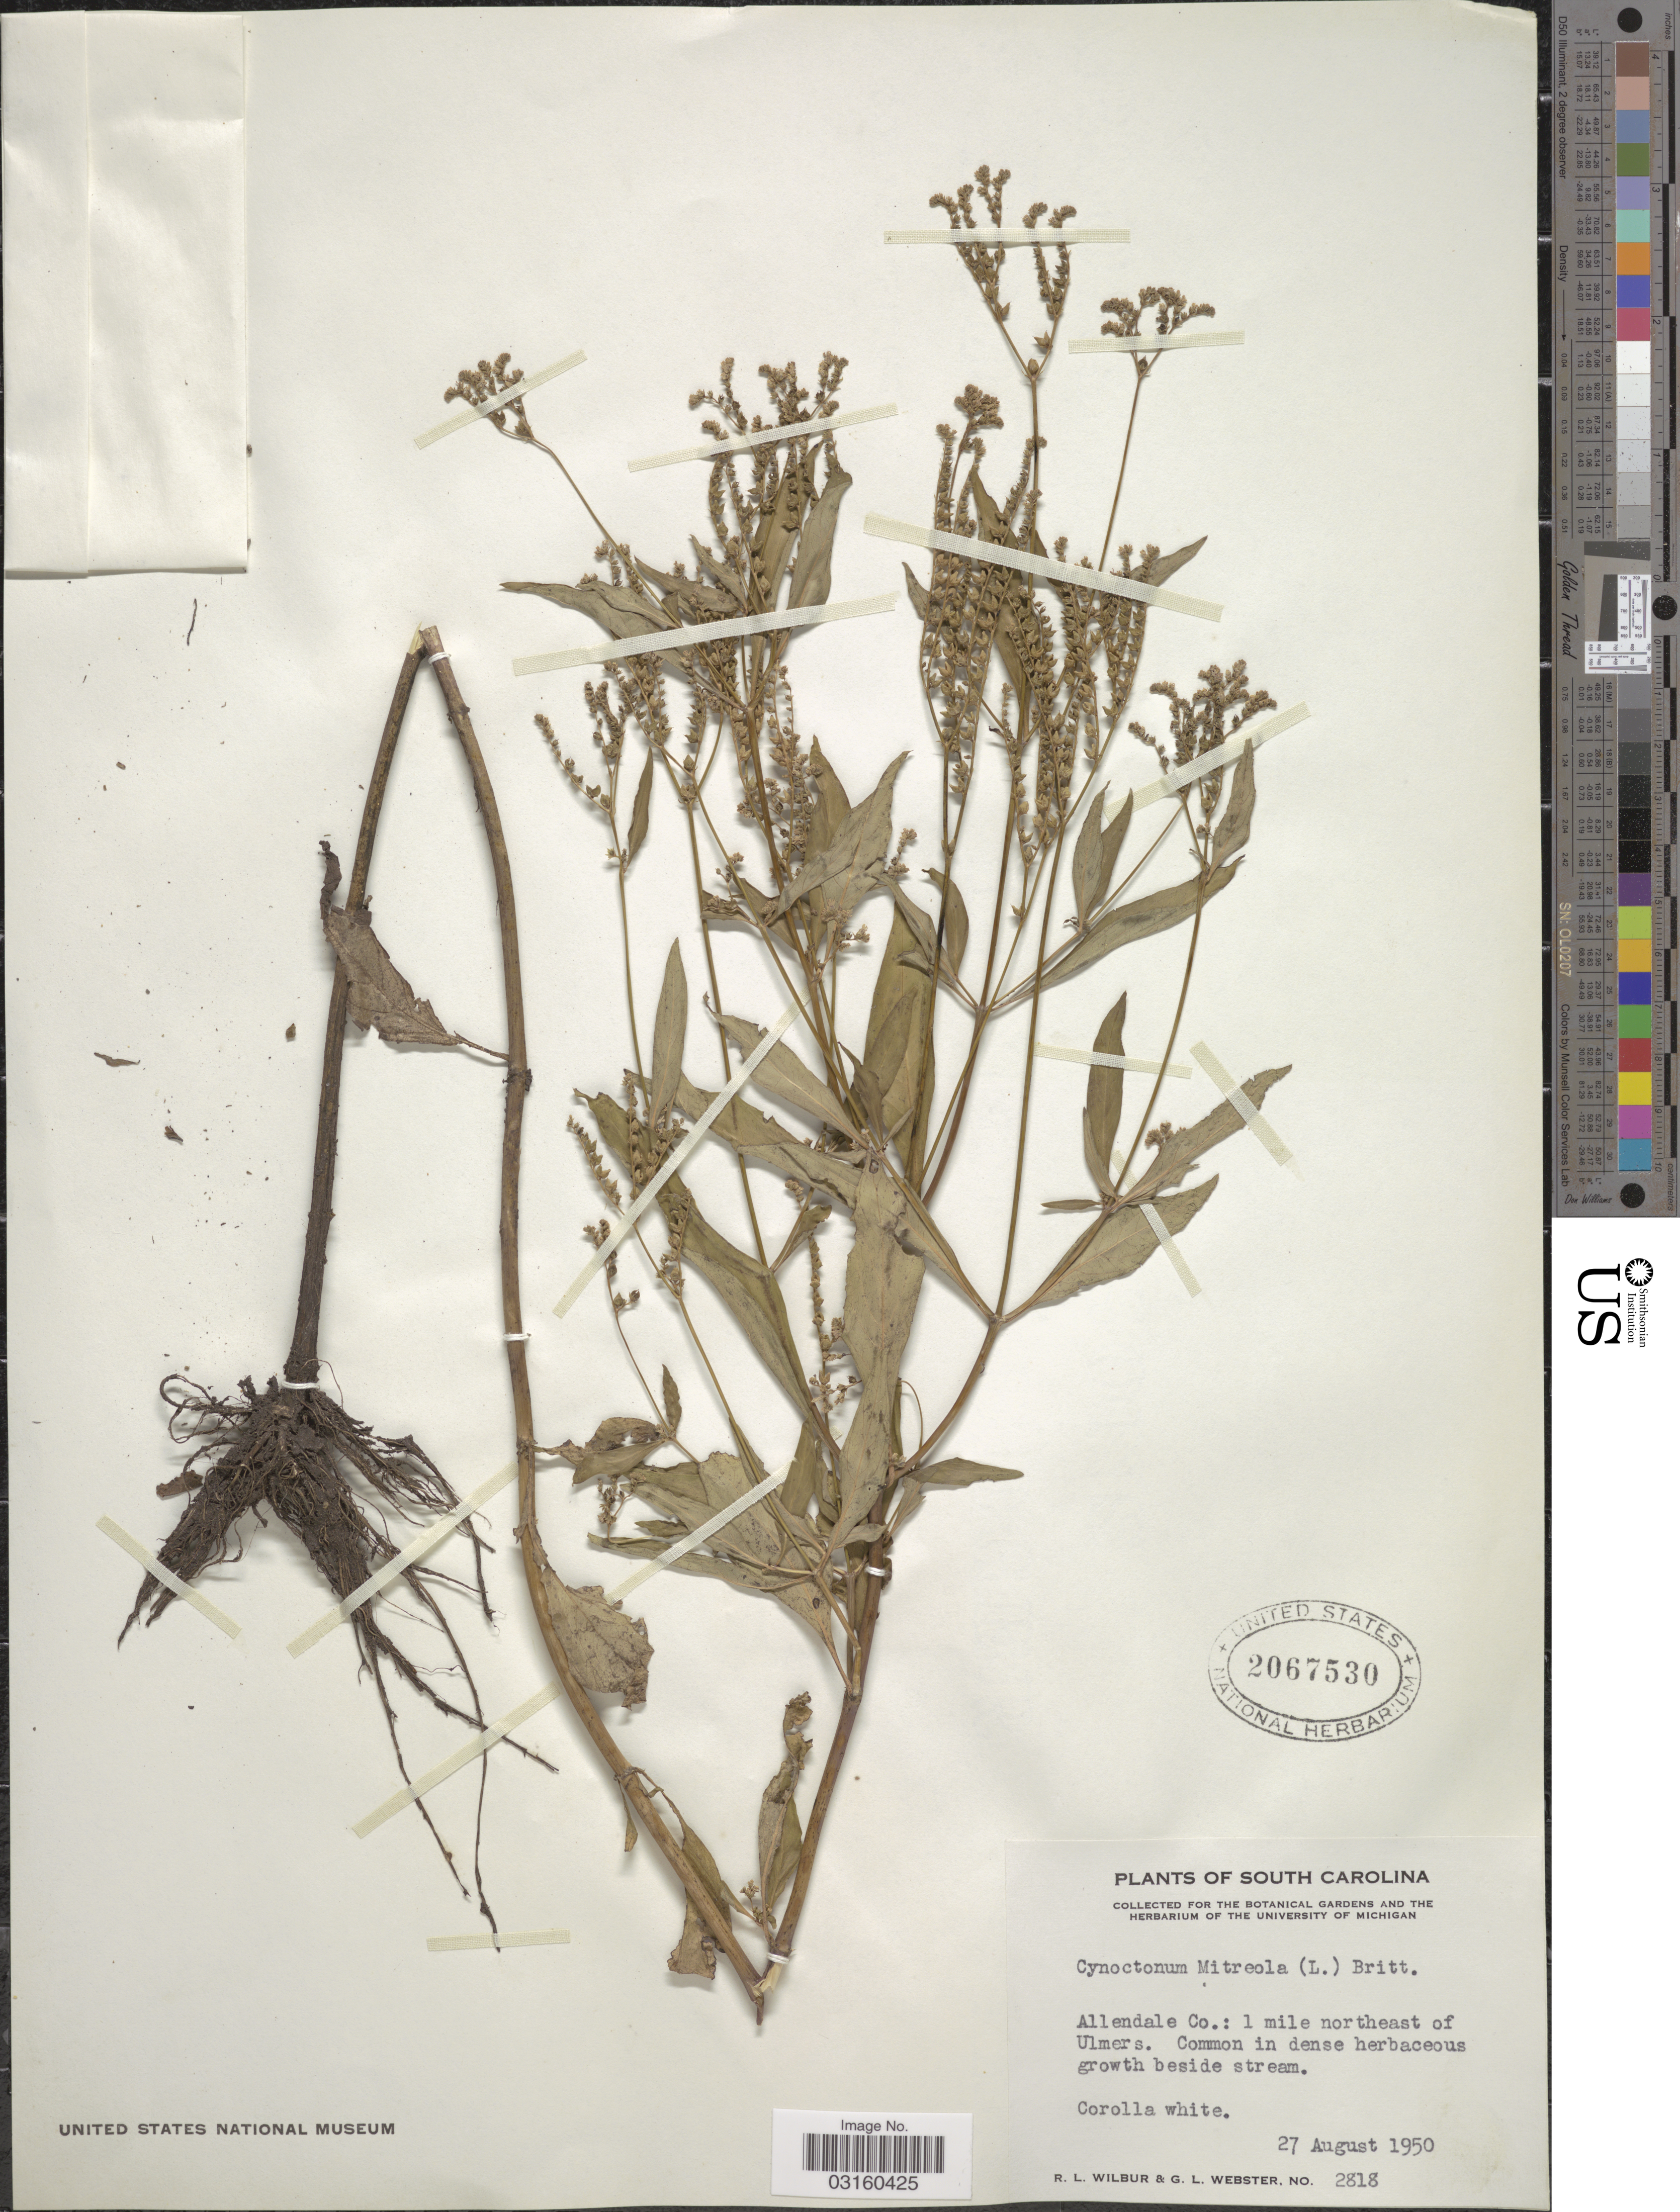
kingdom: Plantae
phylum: Tracheophyta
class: Magnoliopsida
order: Gentianales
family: Loganiaceae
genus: Mitreola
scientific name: Mitreola petiolata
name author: (J.F. Gmel.) Torr. & A. Gray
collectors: R. L. Wilbur & G. L. Webster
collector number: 2818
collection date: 1950-08-27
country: United States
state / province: South Carolina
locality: Allendale Co.: 1 mile northeast of Ulmers.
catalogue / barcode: US 2067530